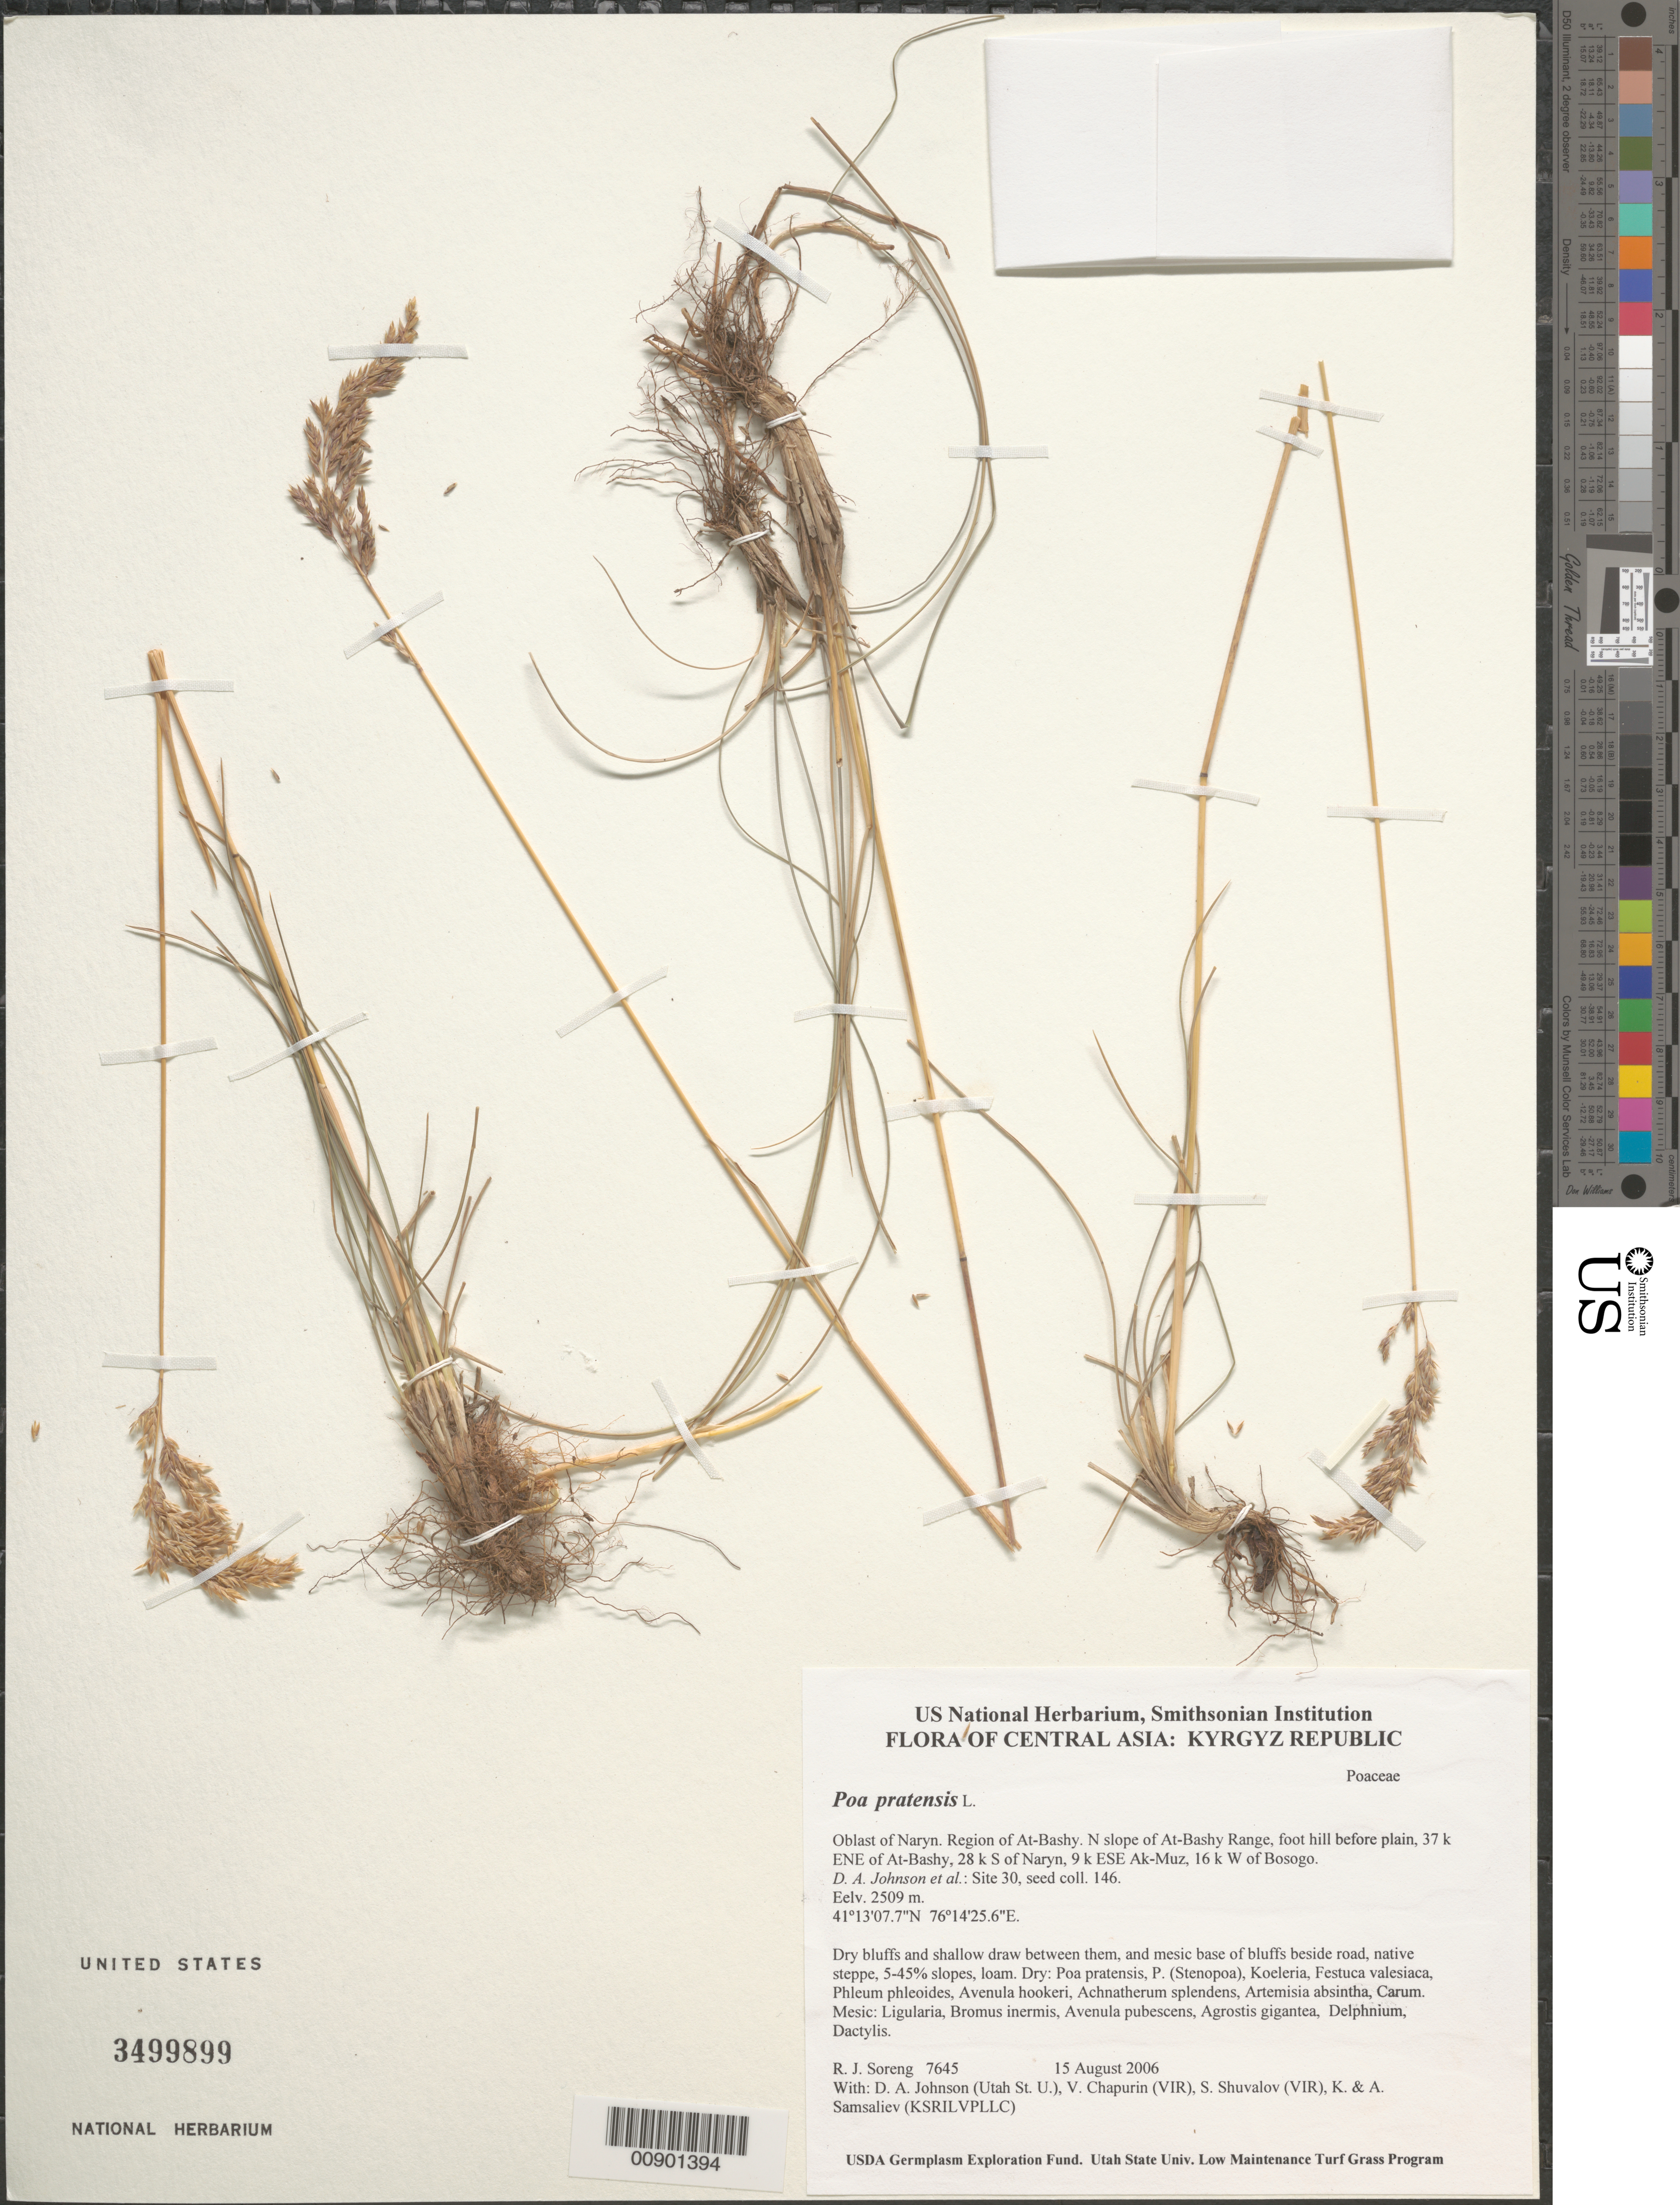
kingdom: Plantae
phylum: Tracheophyta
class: Liliopsida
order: Poales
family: Poaceae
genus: Poa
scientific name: Poa pratensis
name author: L.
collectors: R. J. Soreng, D. Johnson, S. Shuvalov, V. Chapurin, K. Samsaliev & A. Samsaliev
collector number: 7645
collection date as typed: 15 Aug 2006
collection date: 2006-08-15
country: Kyrgyzstan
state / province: Naryn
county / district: At-Bashy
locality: N slope of At-Bashy Range, foot hill before plain, 37 km ENE of At-Bashy, 28 km S of Naryn, 9 km ESE Ak-Muz, 16 km W of Bosogo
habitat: Dry bluffs and shallow draw between them, and mesic base of bluffs beside road, native steppe, 5-45% slopes, loam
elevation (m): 2509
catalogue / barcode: US 3499899